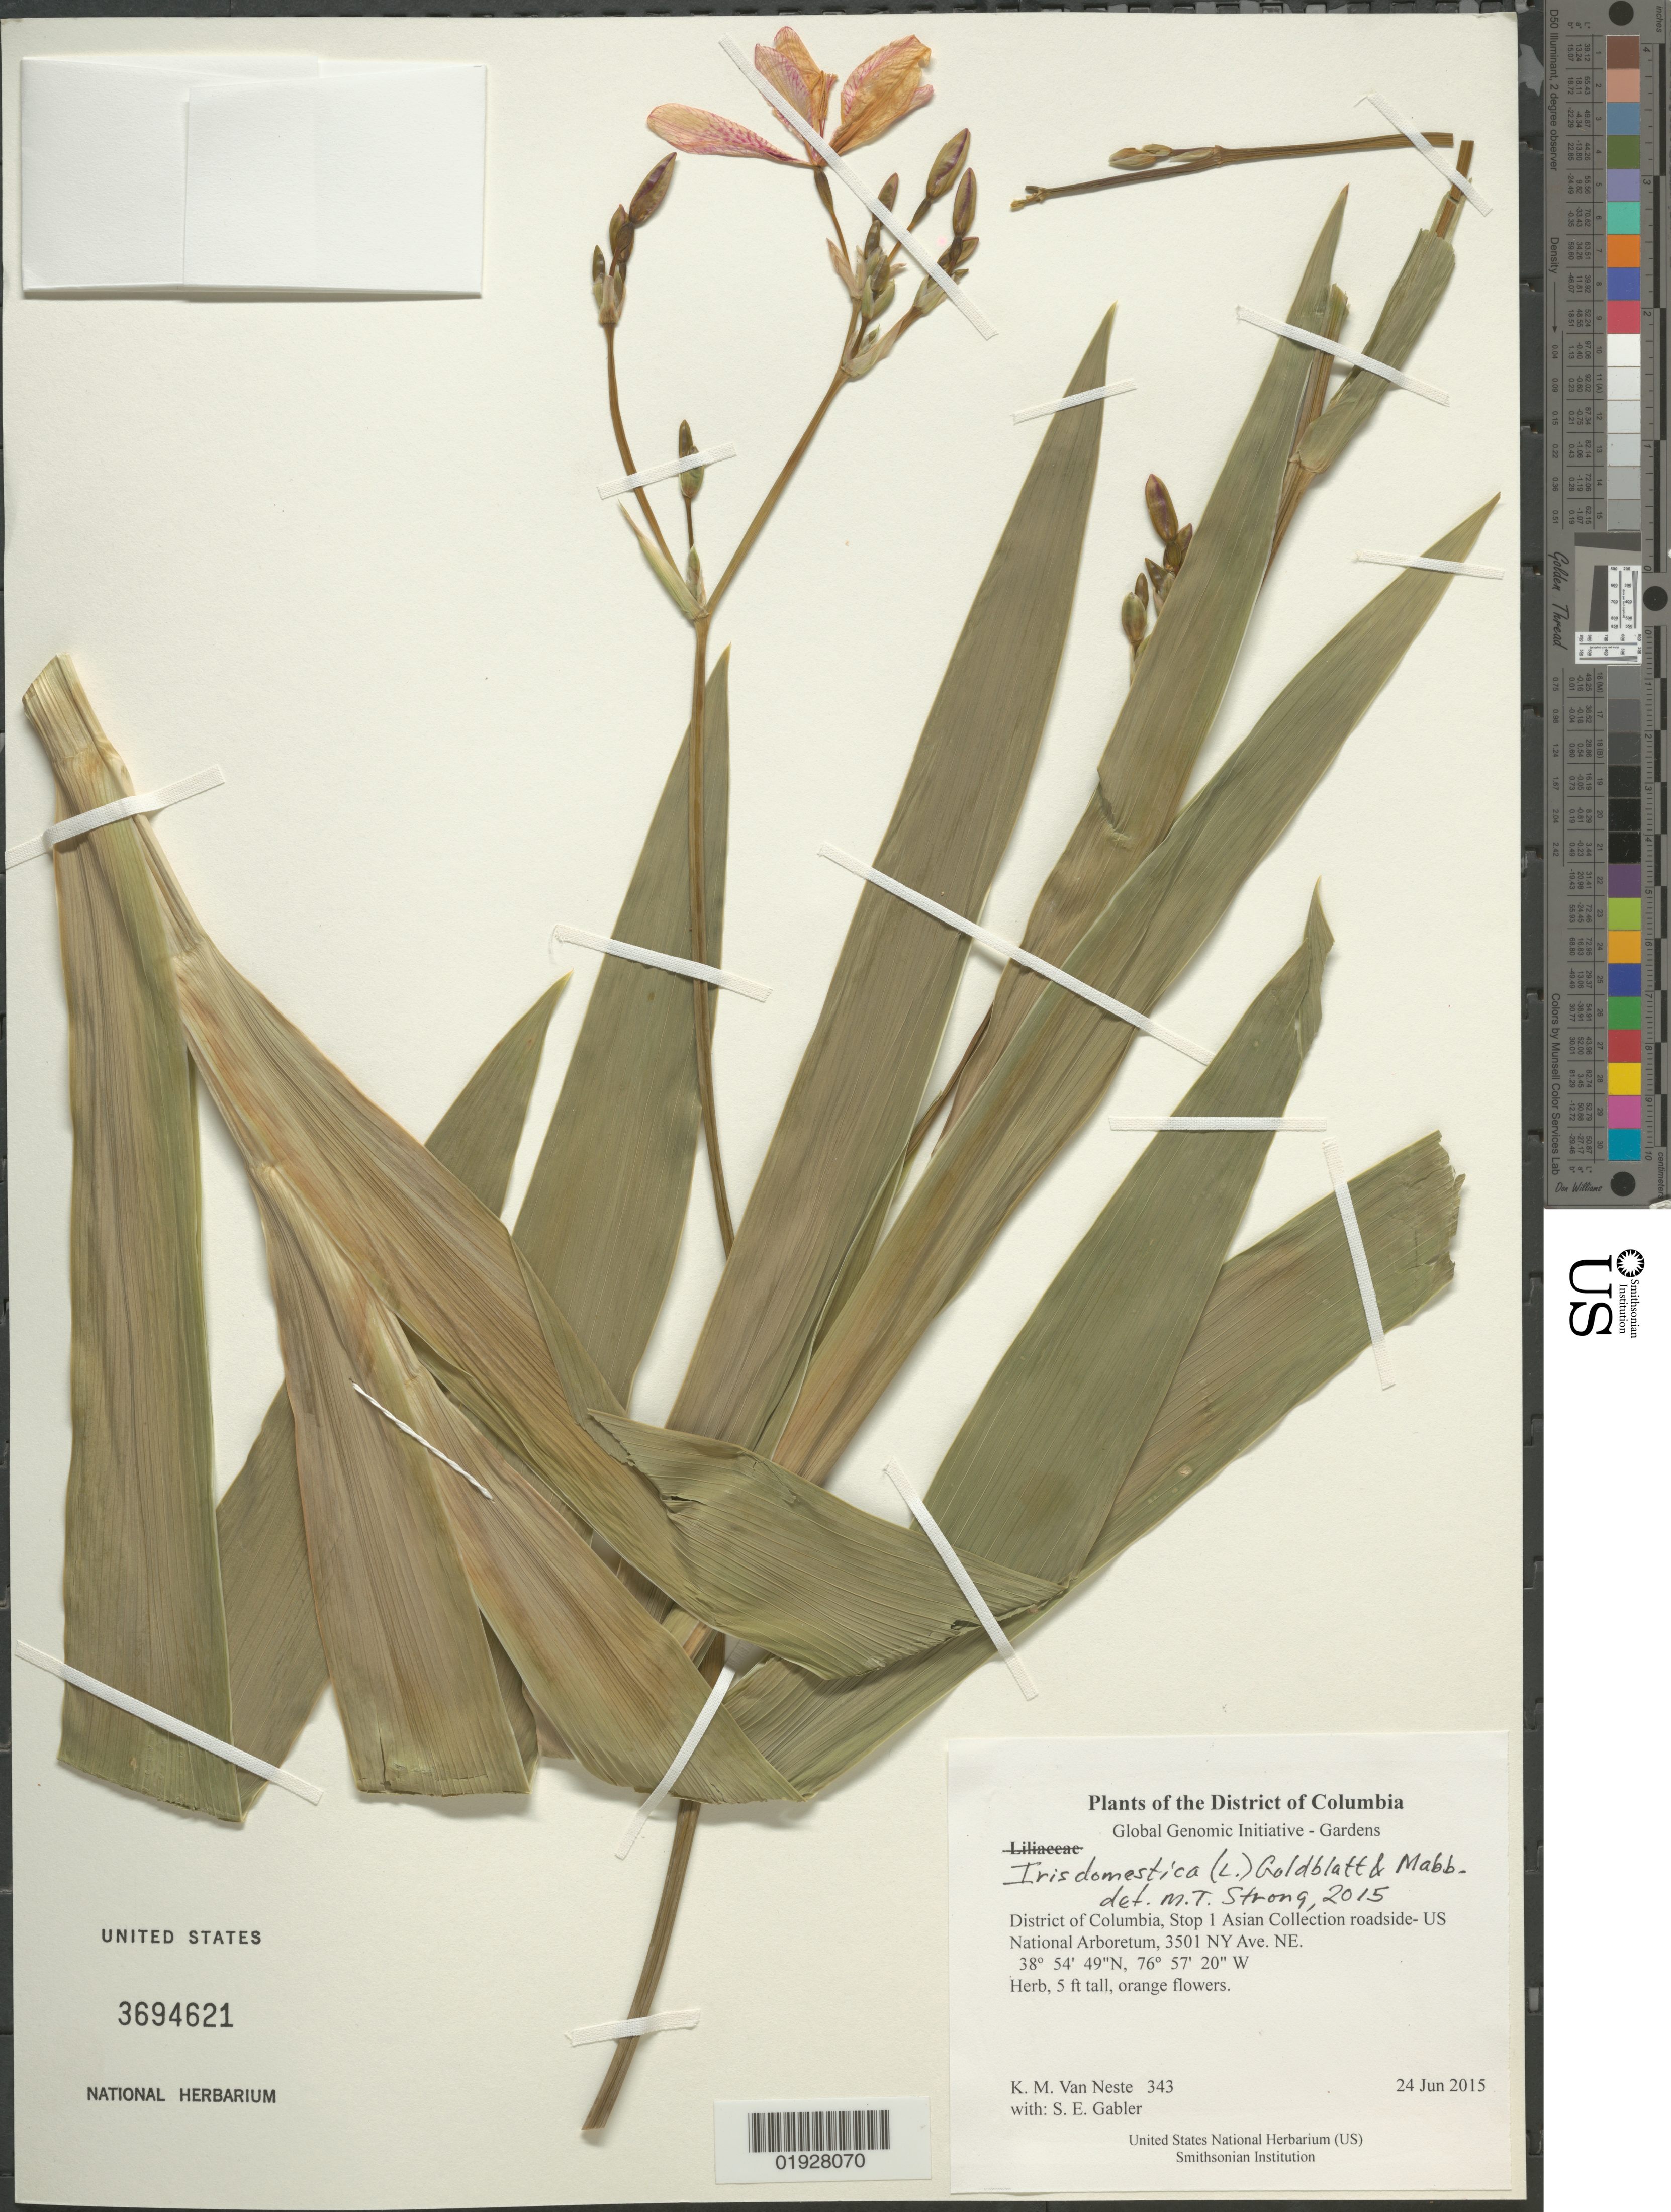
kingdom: Plantae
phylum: Tracheophyta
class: Liliopsida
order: Asparagales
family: Iridaceae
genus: Iris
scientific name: Iris domestica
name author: (L.) Goldblatt & Mabb.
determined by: Strong, M. T., (US), Smithsonian Institution - National Museum of Natural History (UNITED STATES)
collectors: K. M. Van Neste & S. E. Gabler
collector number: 343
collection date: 2015-06-24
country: United States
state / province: District of Columbia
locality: Stop 1 Asian Collection roadside- US National Arboretum, 3501 NY Ave. NE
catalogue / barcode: US 3694621